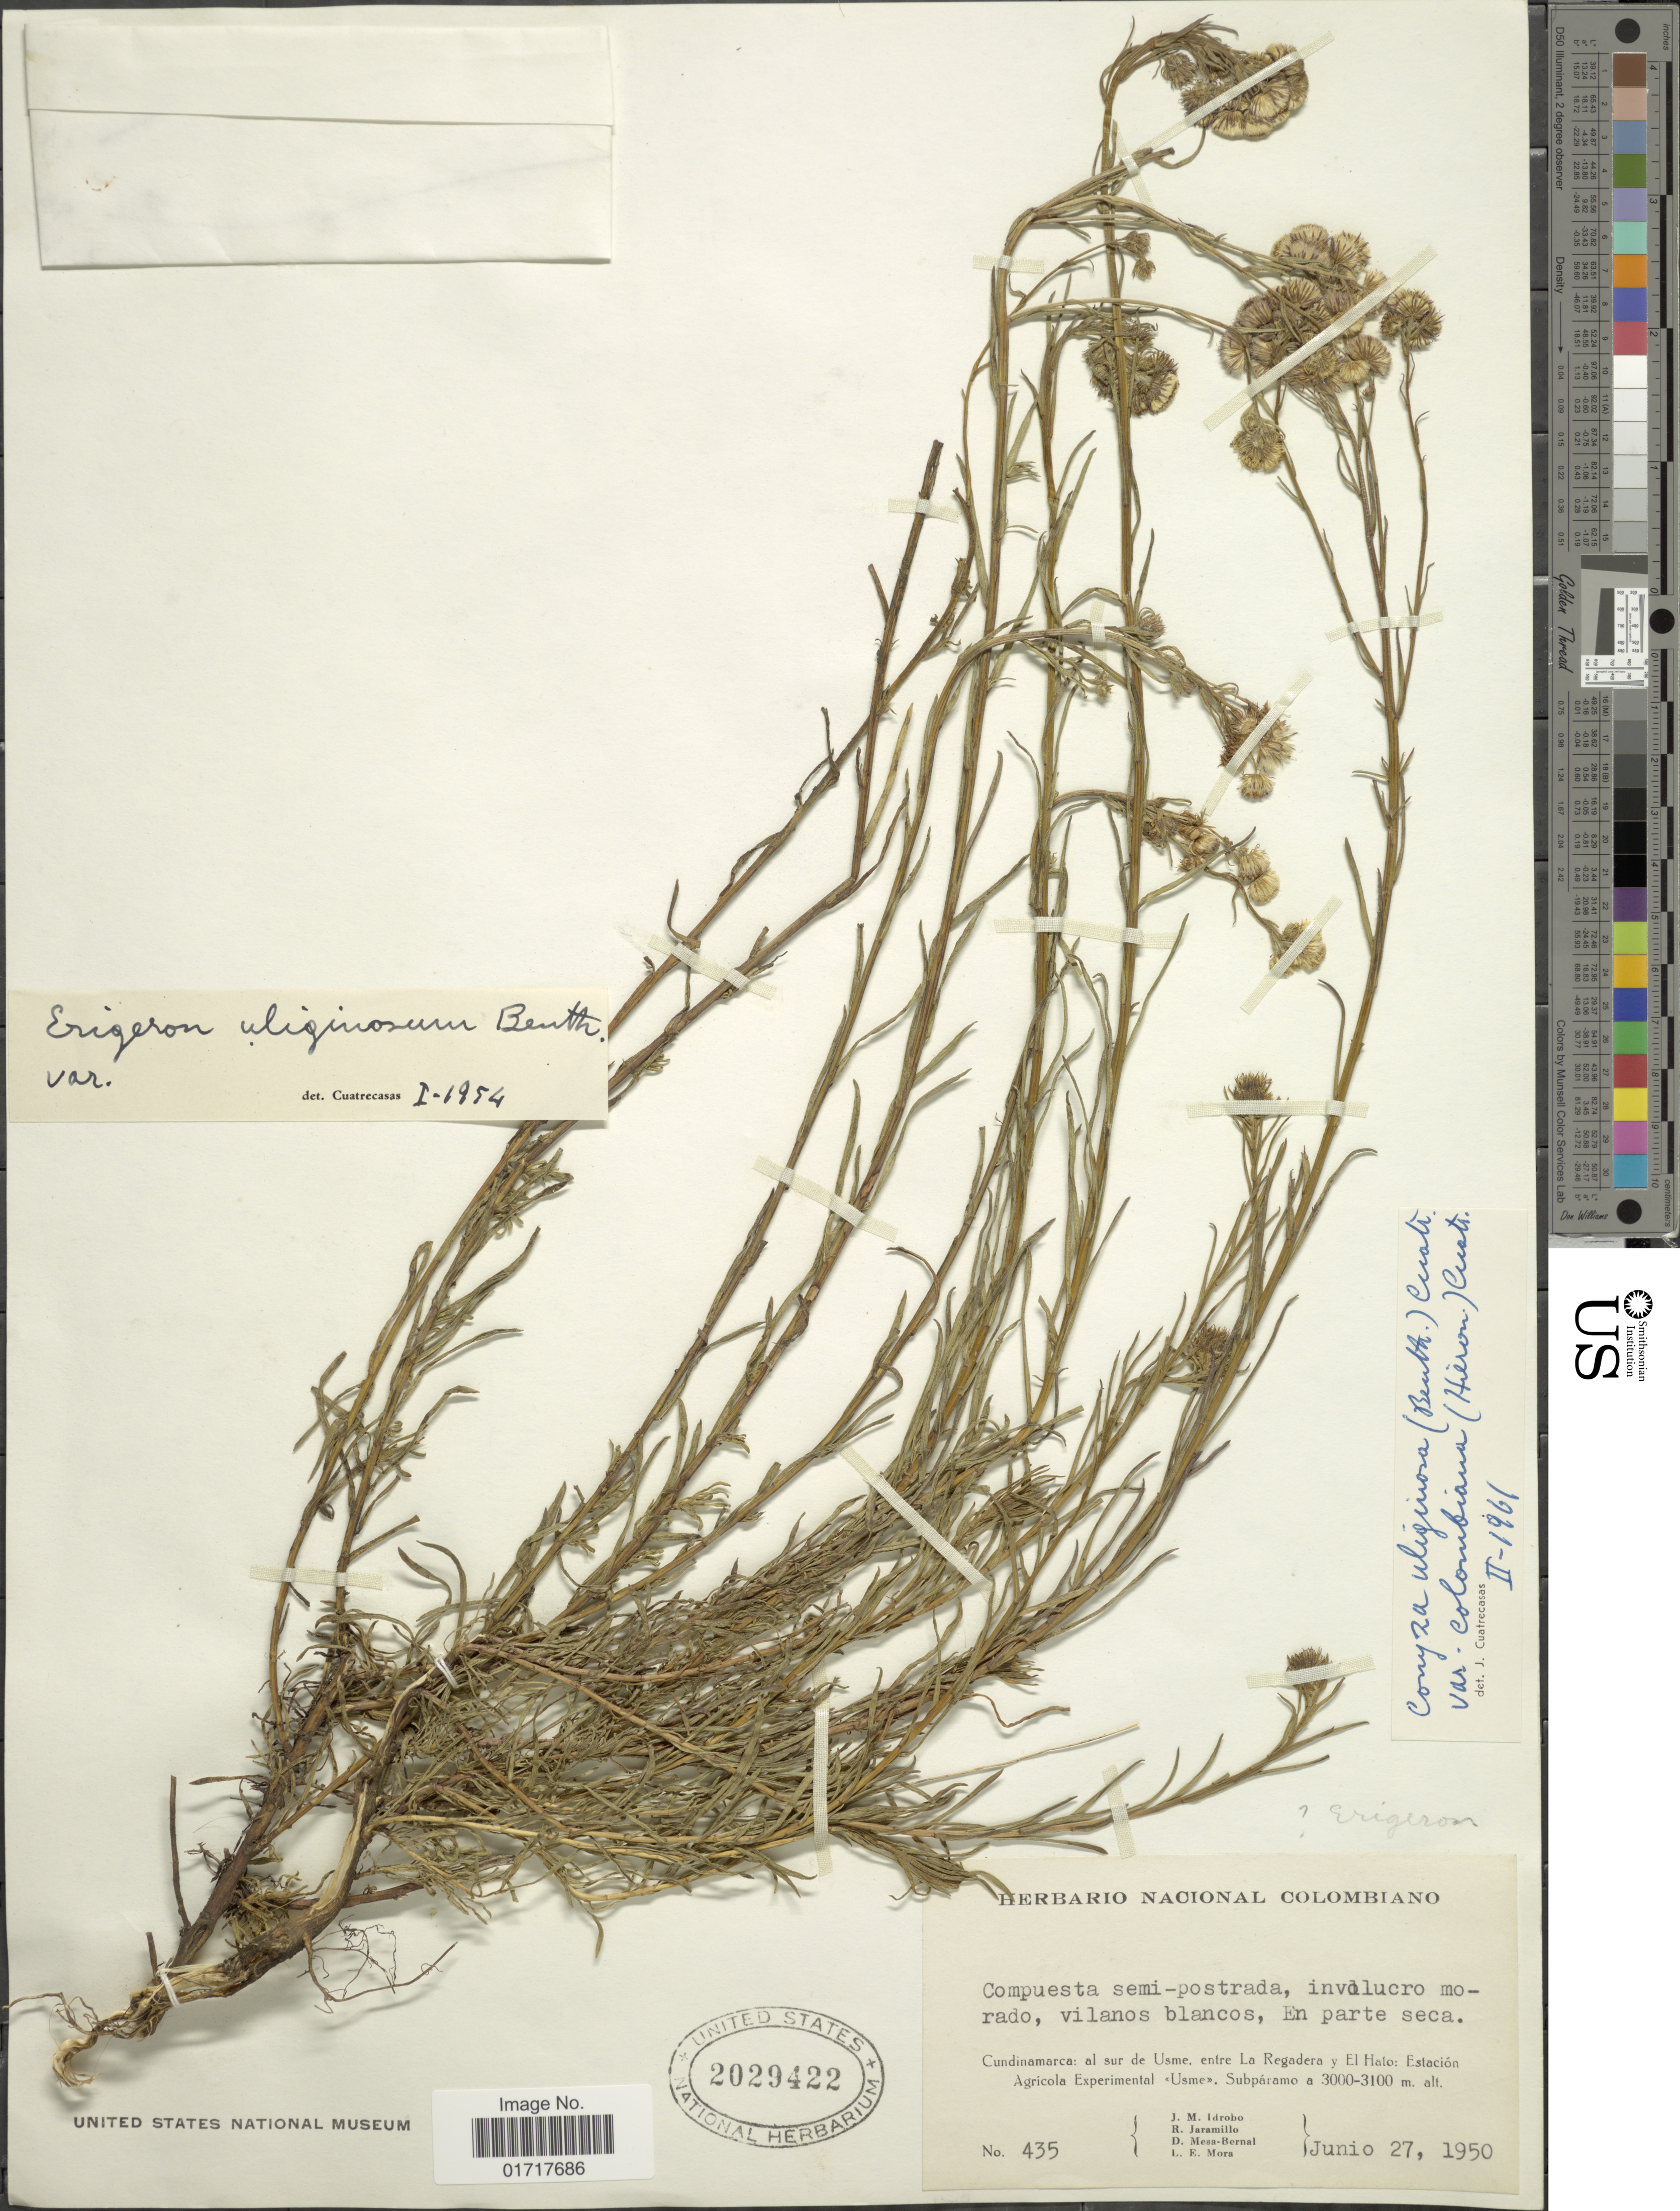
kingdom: Plantae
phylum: Tracheophyta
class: Magnoliopsida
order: Asterales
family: Asteraceae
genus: Conyza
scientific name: Conyza uliginosa var. colimbiana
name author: (Hieron.) Cuatrec.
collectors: J. M. Idrobo, R. Jaramillo M., D. Mesa Bernal & L. Mora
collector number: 435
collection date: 1950-06-27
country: Colombia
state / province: Cundinamarca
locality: Cundinamarca: al sur de Usme, entre La Regadera y El Hato: Estacion Agricola Experimental.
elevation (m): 3000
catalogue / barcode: US 2029422